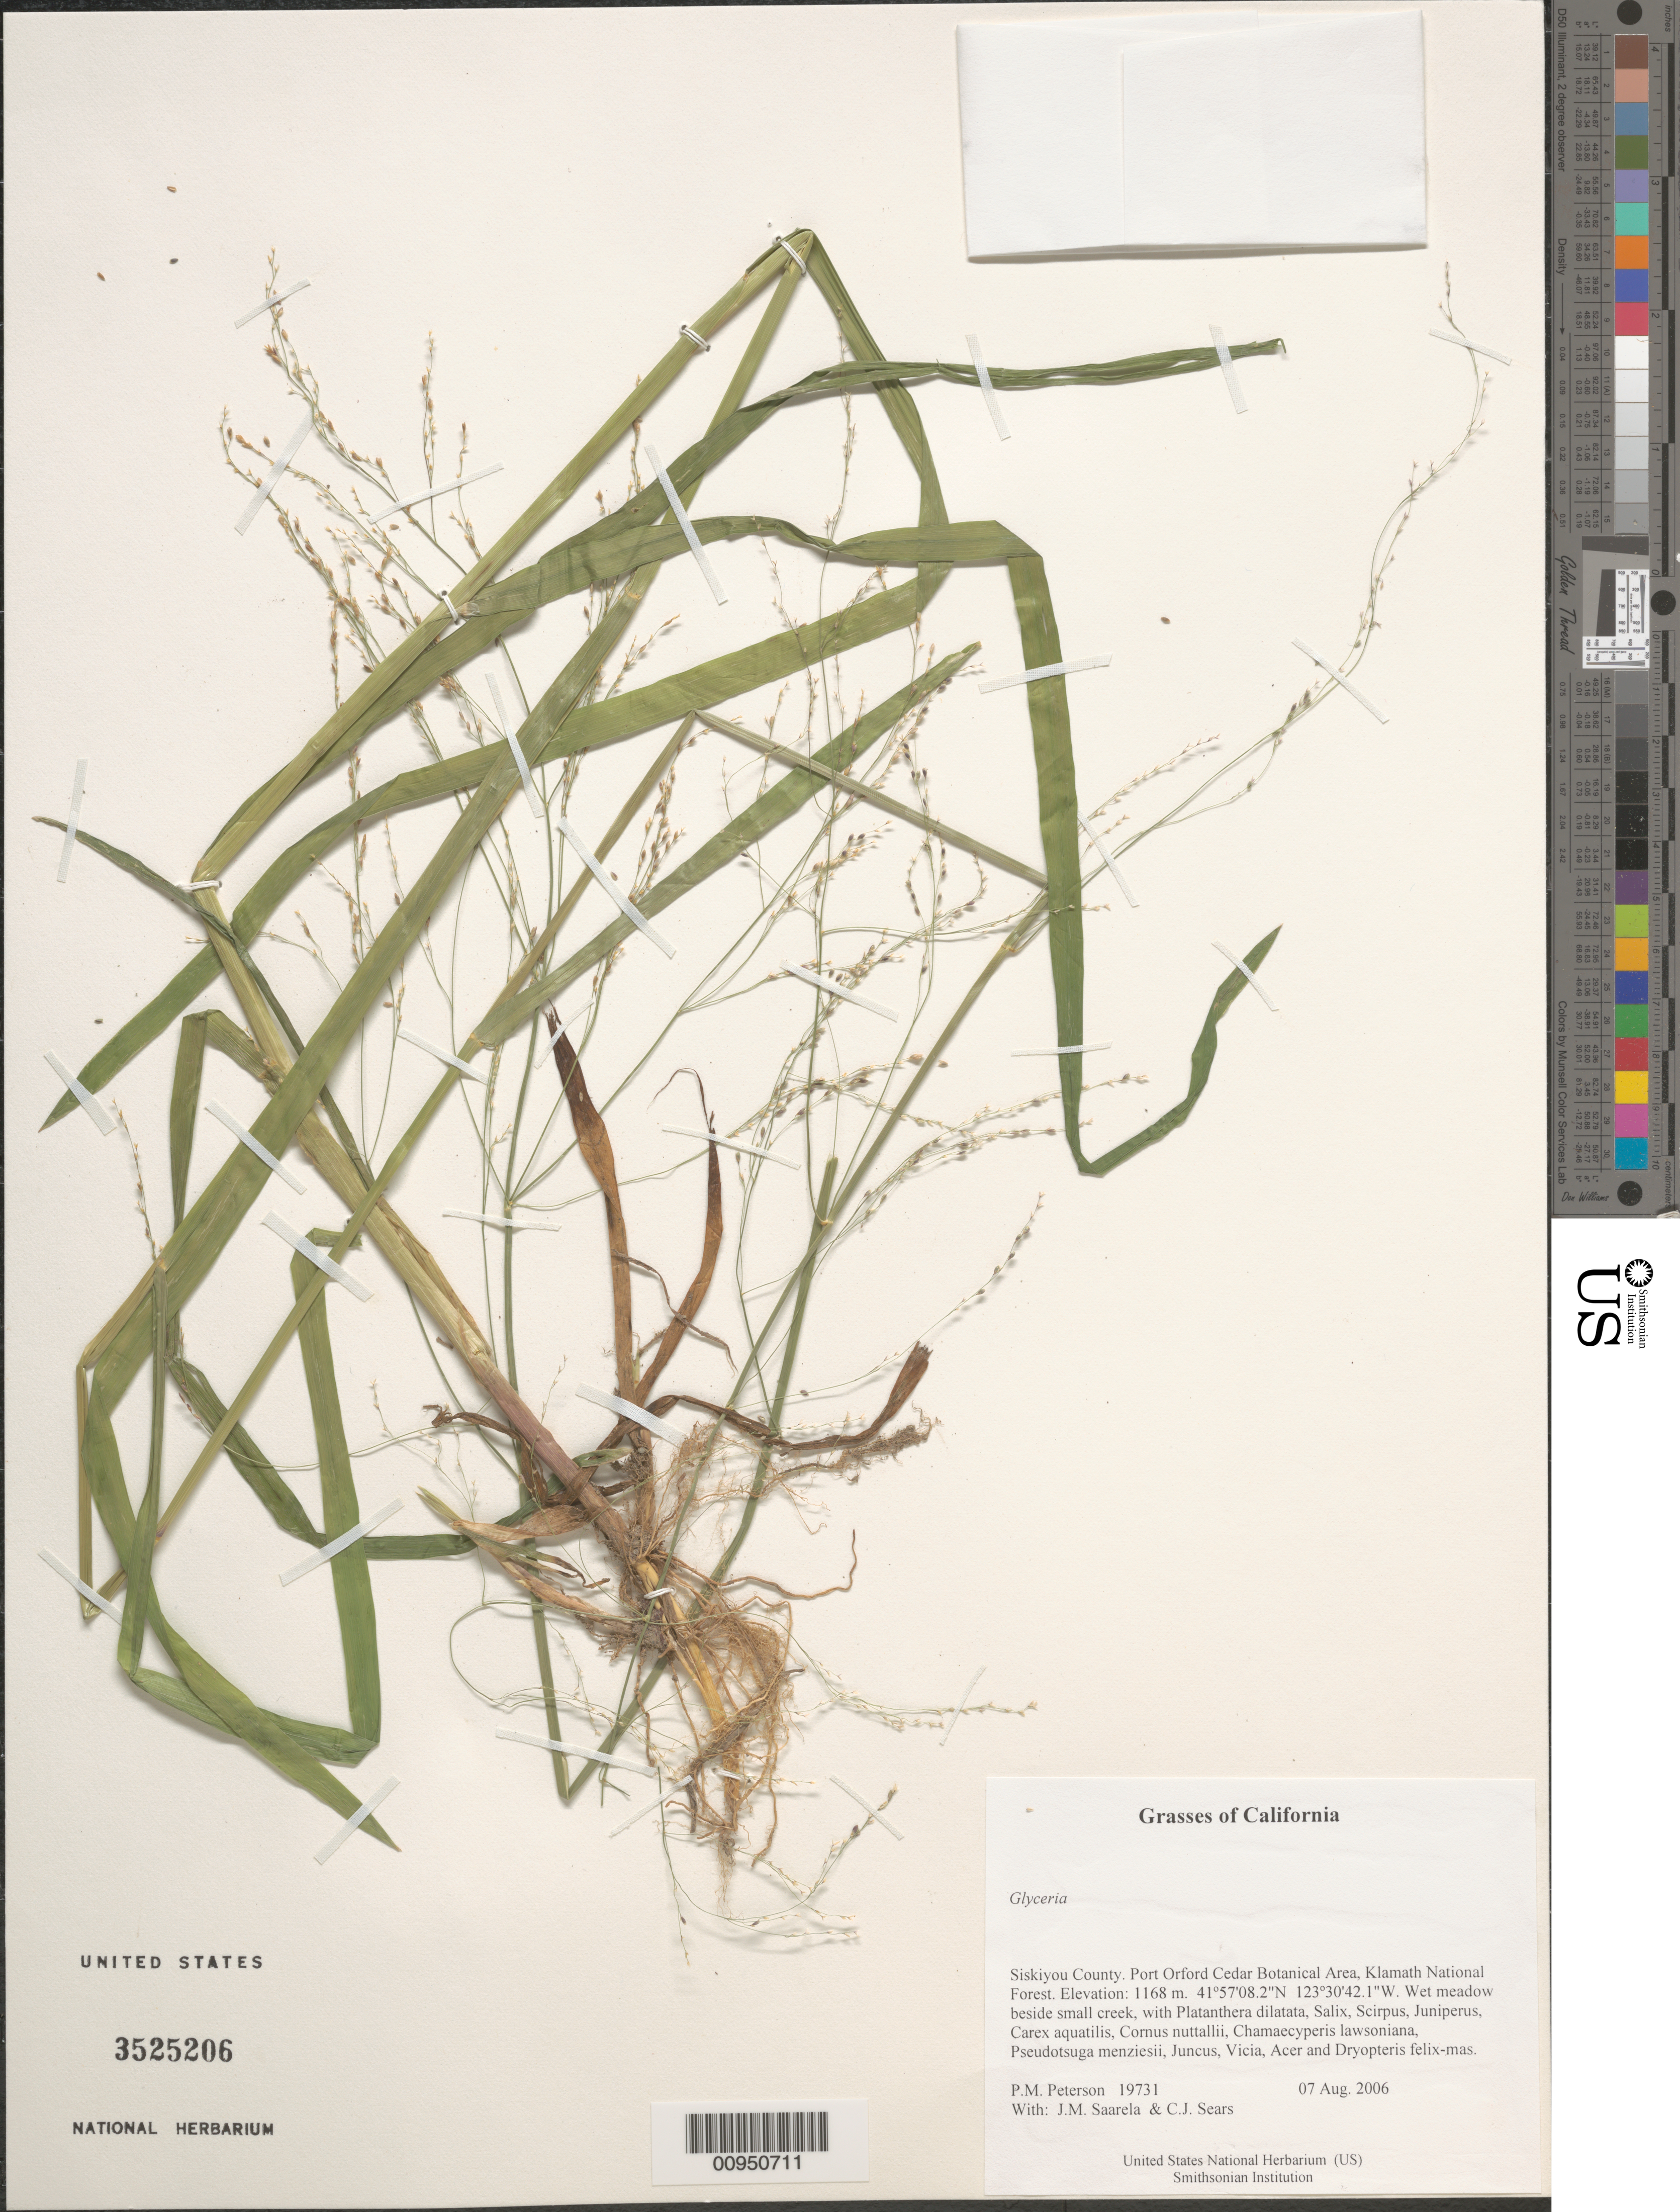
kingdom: Plantae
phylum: Tracheophyta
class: Liliopsida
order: Poales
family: Poaceae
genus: Glyceria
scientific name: Glyceria sp.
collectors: P. M. Peterson, J. Saarela & C. Sears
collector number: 19731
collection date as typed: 07 Aug 2006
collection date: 2006-08-07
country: United States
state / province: California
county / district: Siskiyou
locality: Port Orford Cedar Botanical Area, Klamath National Forest.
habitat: Wet meadow beside small creek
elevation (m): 1168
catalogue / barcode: US 3525206